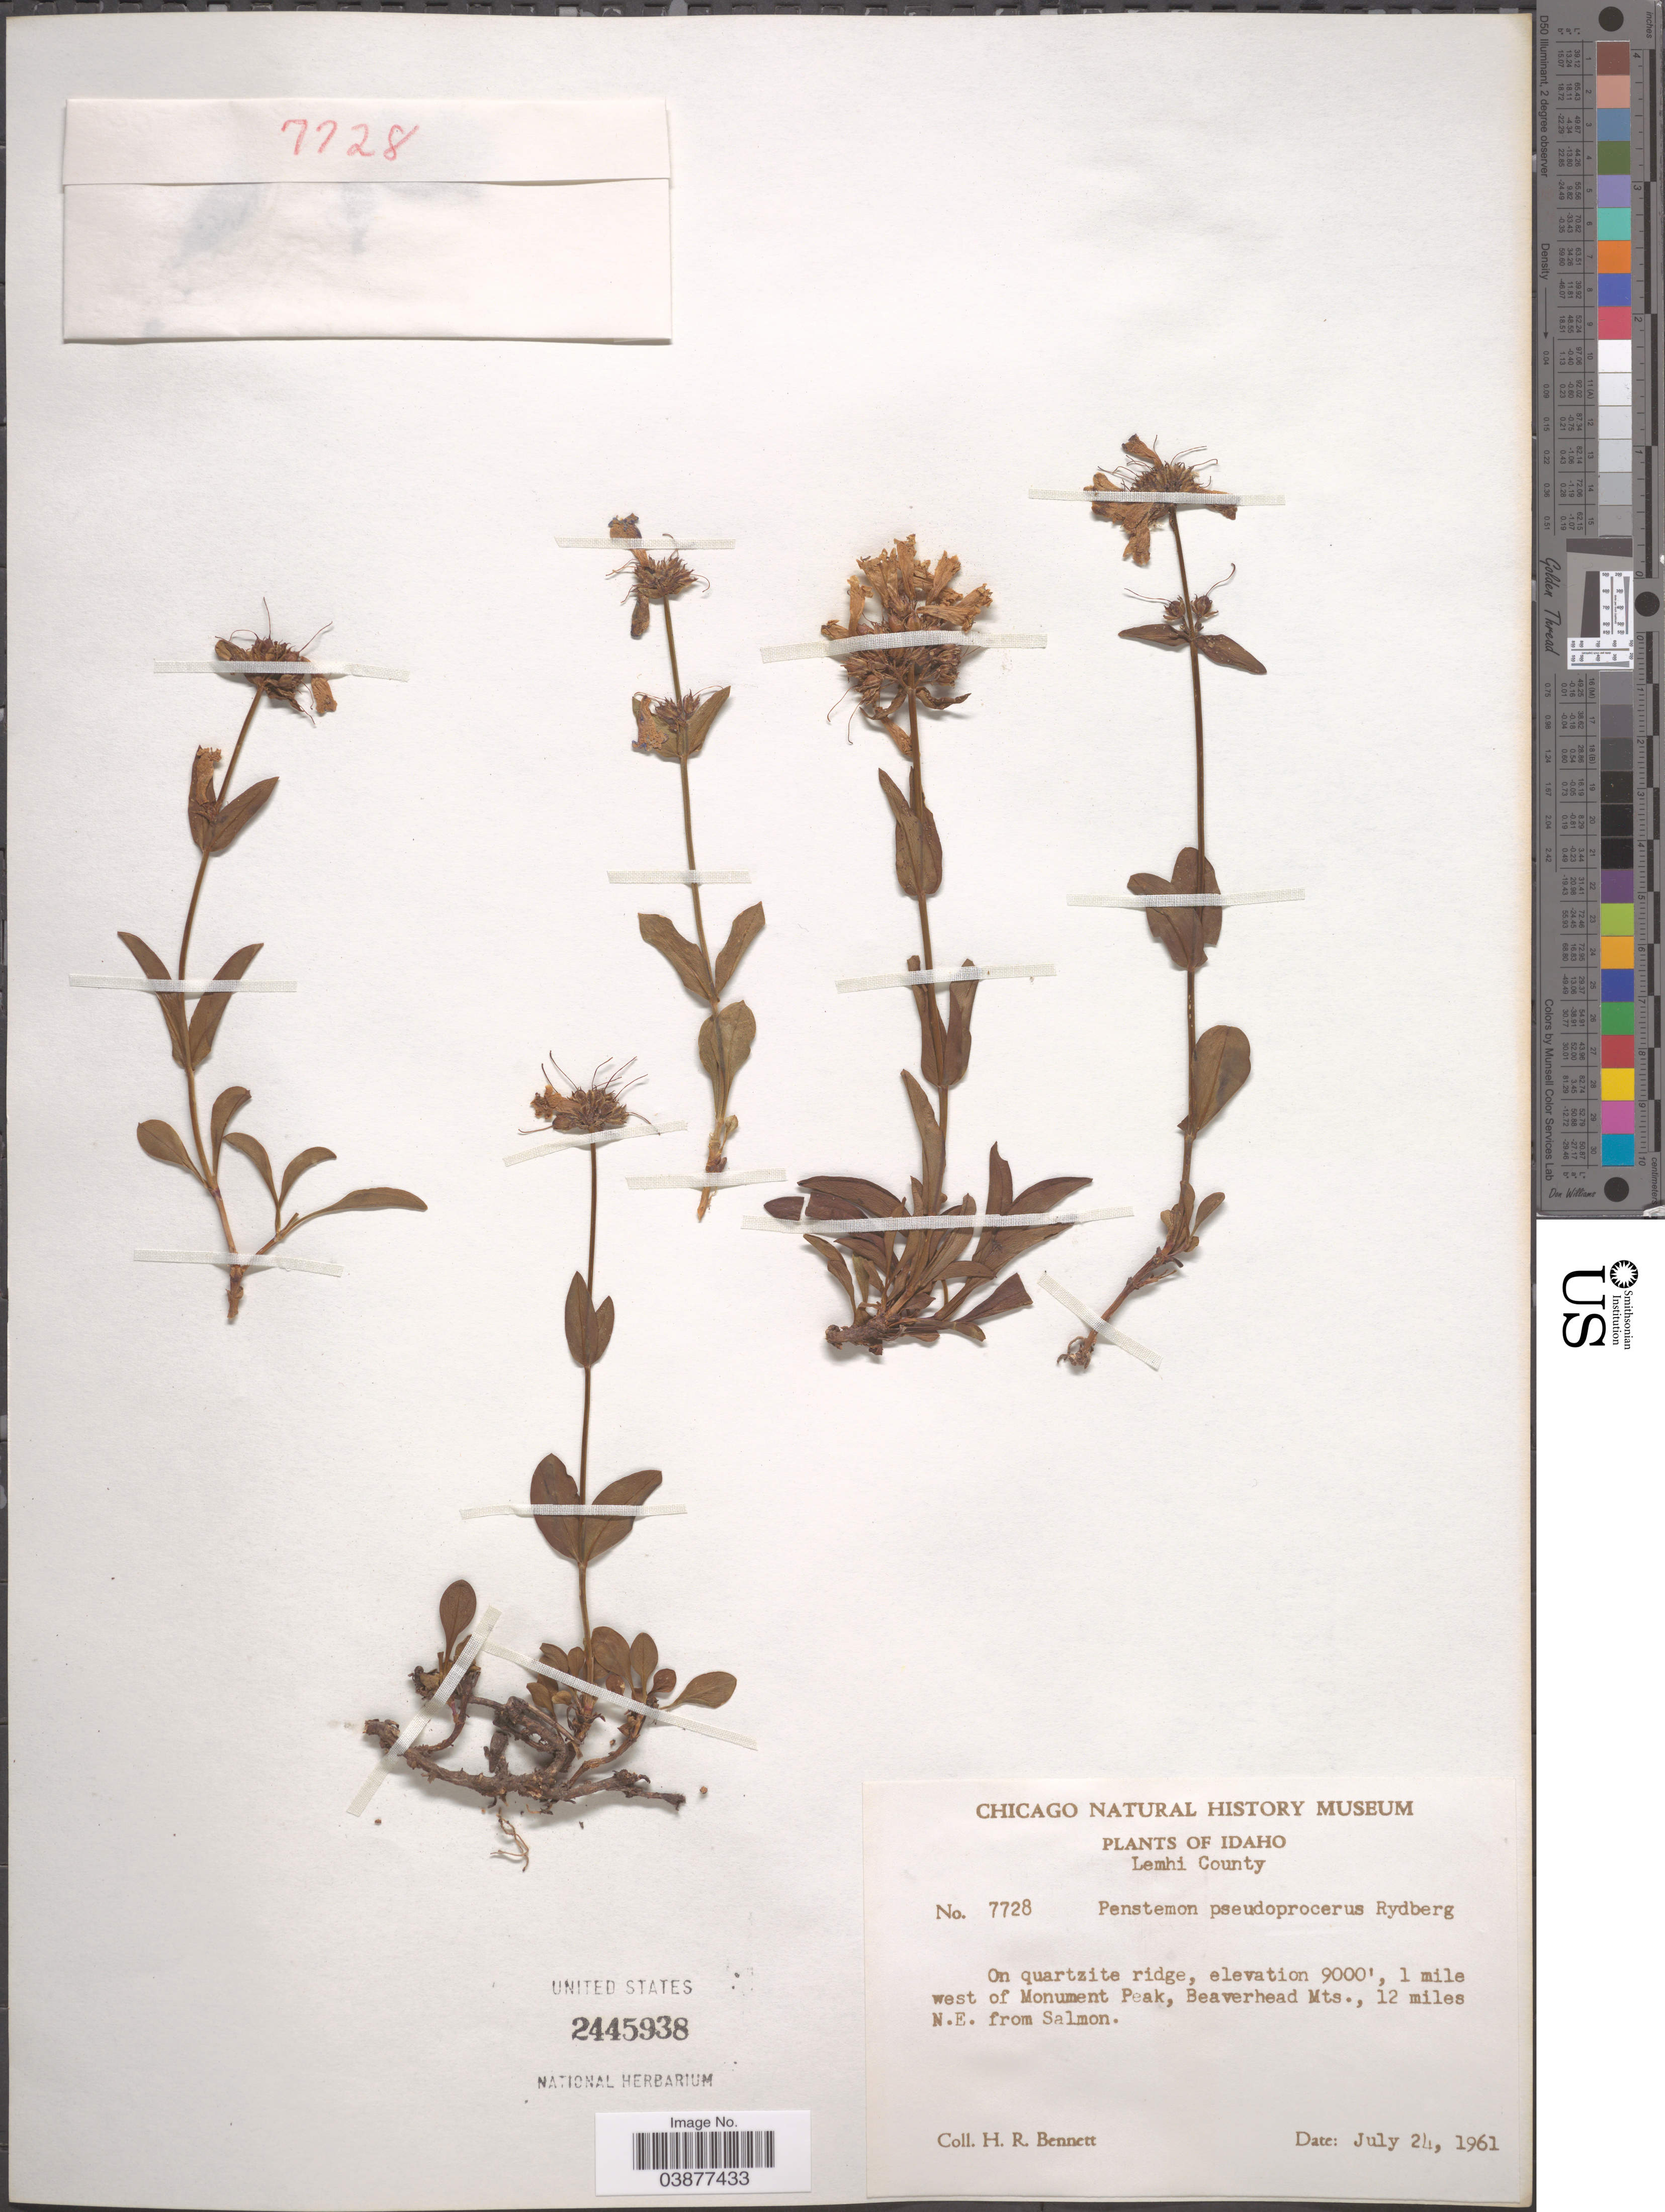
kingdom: Plantae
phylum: Tracheophyta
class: Magnoliopsida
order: Lamiales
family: Plantaginaceae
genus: Penstemon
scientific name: Penstemon pseudoprocerus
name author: Rydb.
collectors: H. R. Bennett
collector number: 7728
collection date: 1961-07-24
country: United States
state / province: Idaho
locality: Lemhi County. 1 miles west of Monument Peak, Beaverhead Mts., 12 miles N.E. from Salmon.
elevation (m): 2743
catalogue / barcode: US 2445938